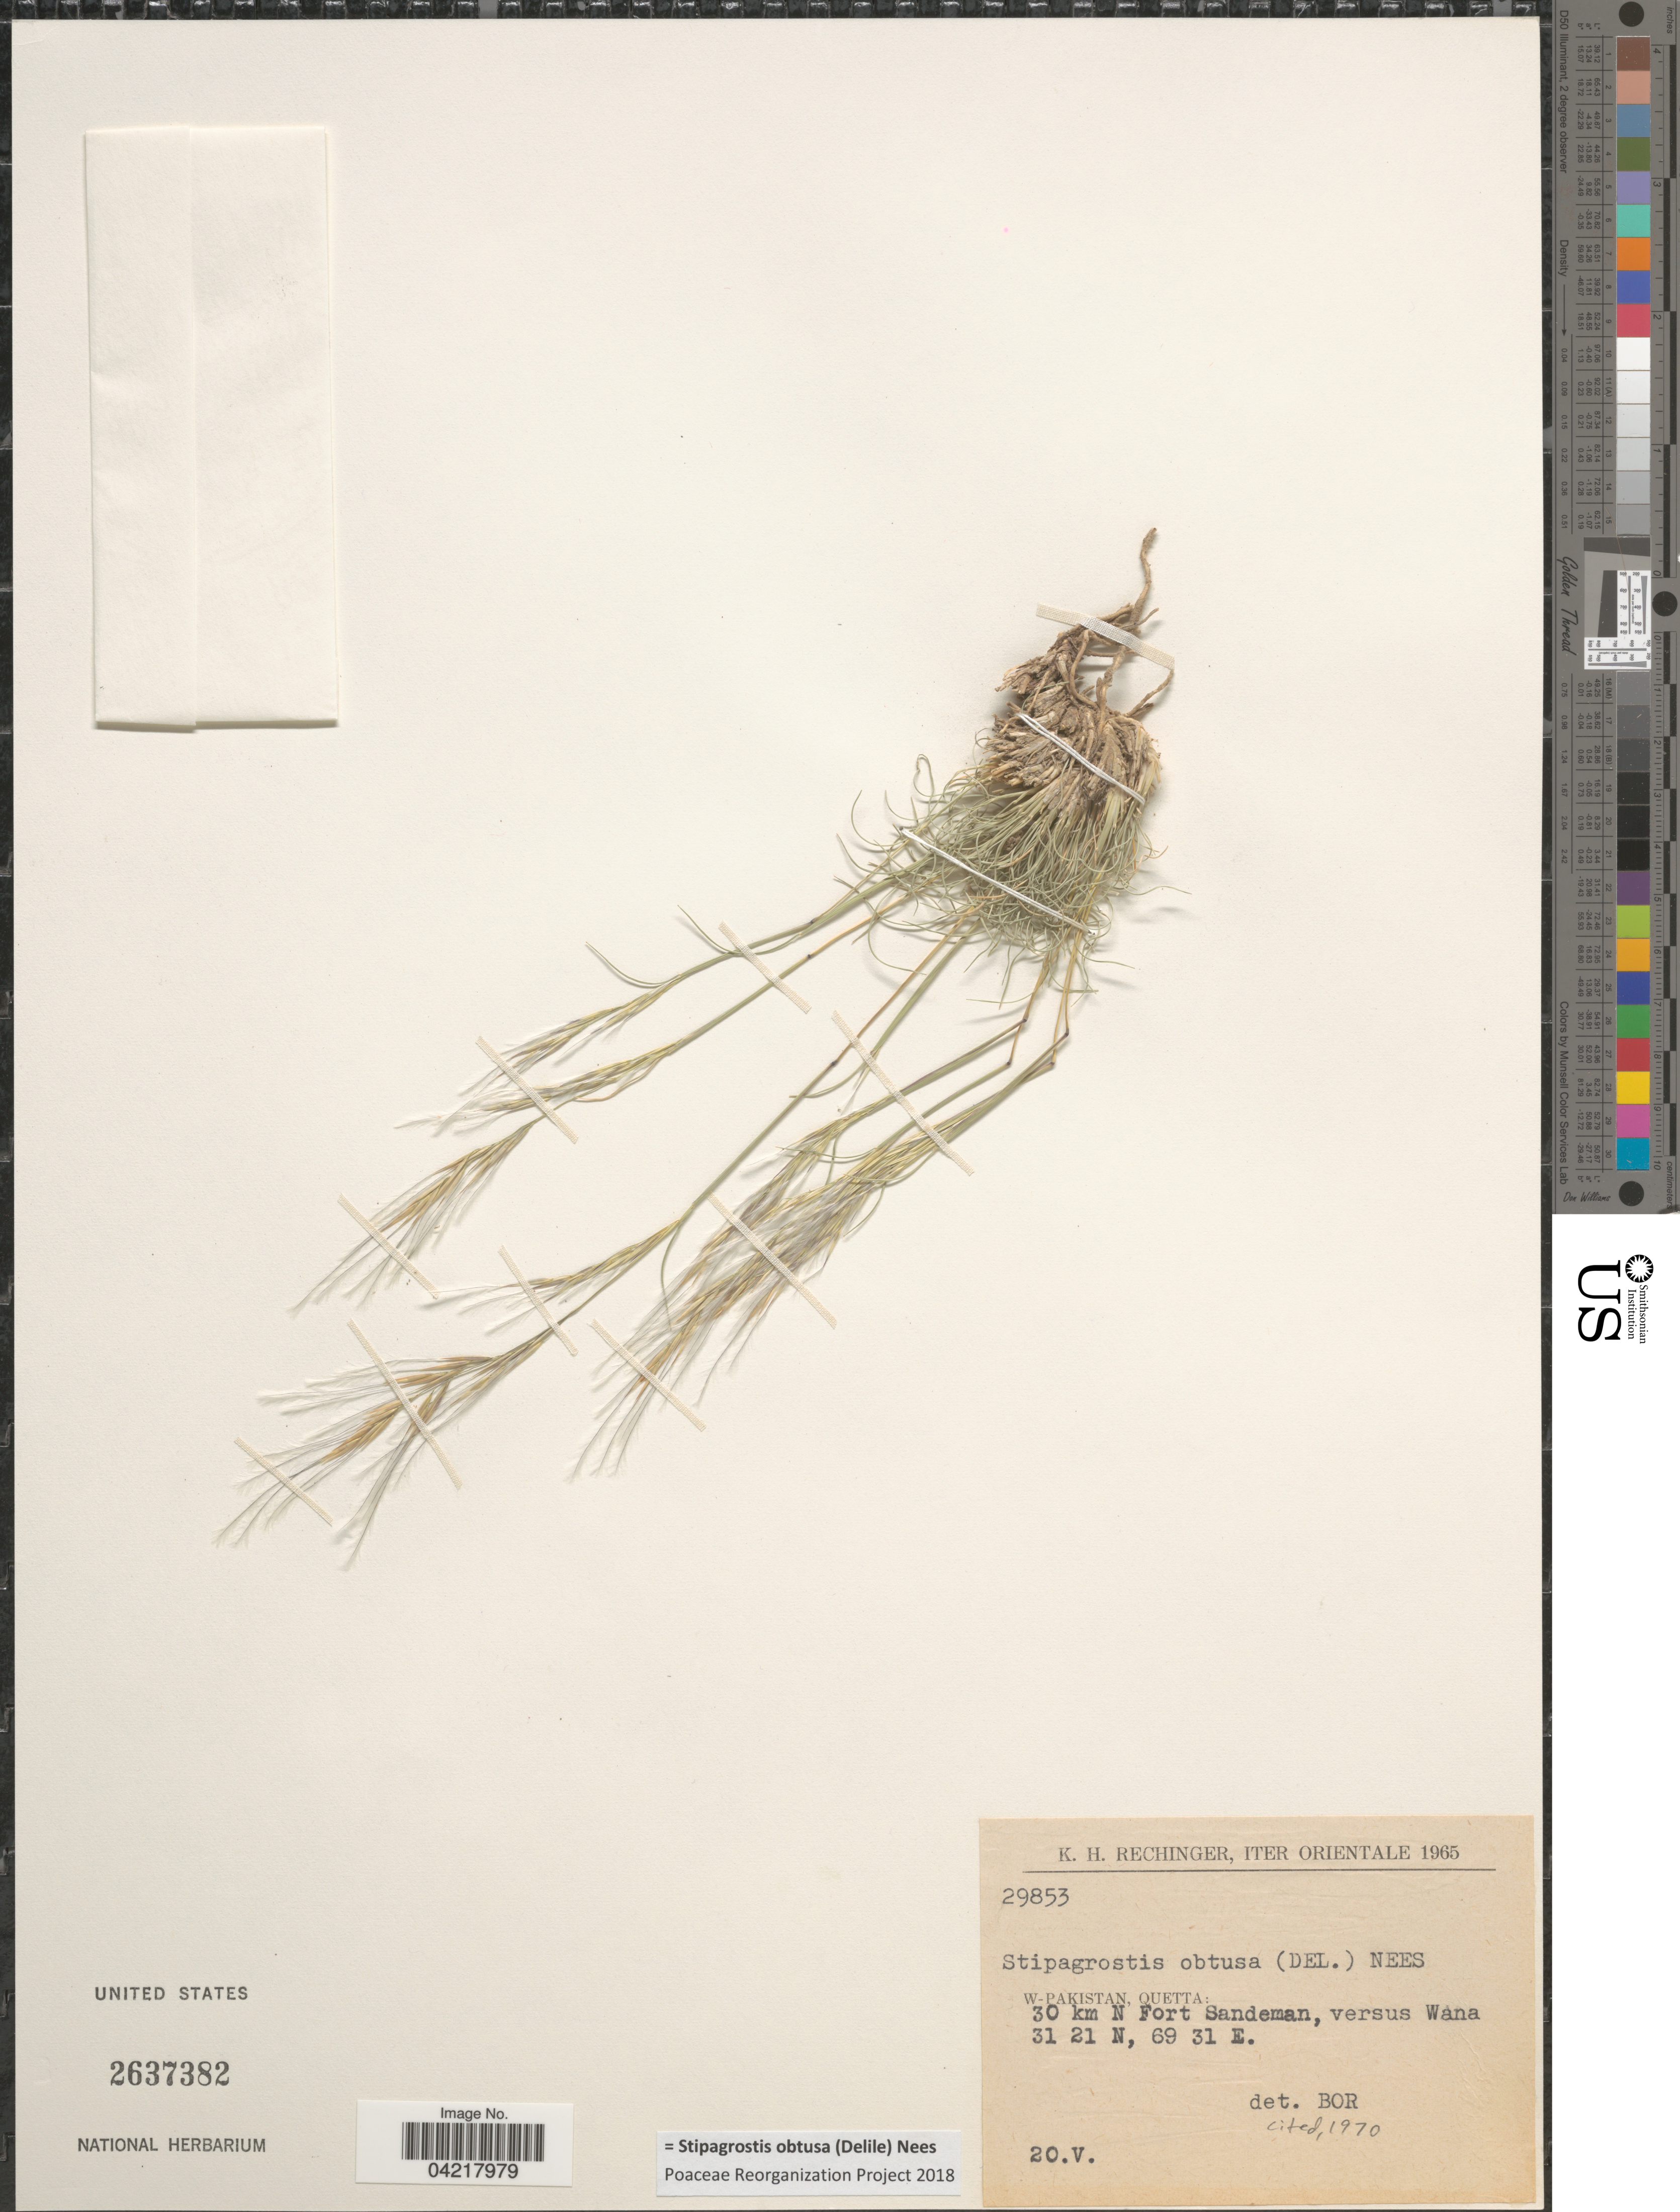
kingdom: Plantae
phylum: Tracheophyta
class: Liliopsida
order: Poales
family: Poaceae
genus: Stipagrostis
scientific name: Stipagrostis obtusa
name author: (Delile) Nees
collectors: K. H. Rechinger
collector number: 29853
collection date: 1965-05-20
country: Pakistan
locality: Iter Orientale 1965. W-Pakistan, Quetta: 30 km N Fort Sandeman, versus Wana.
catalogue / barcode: US 2637382